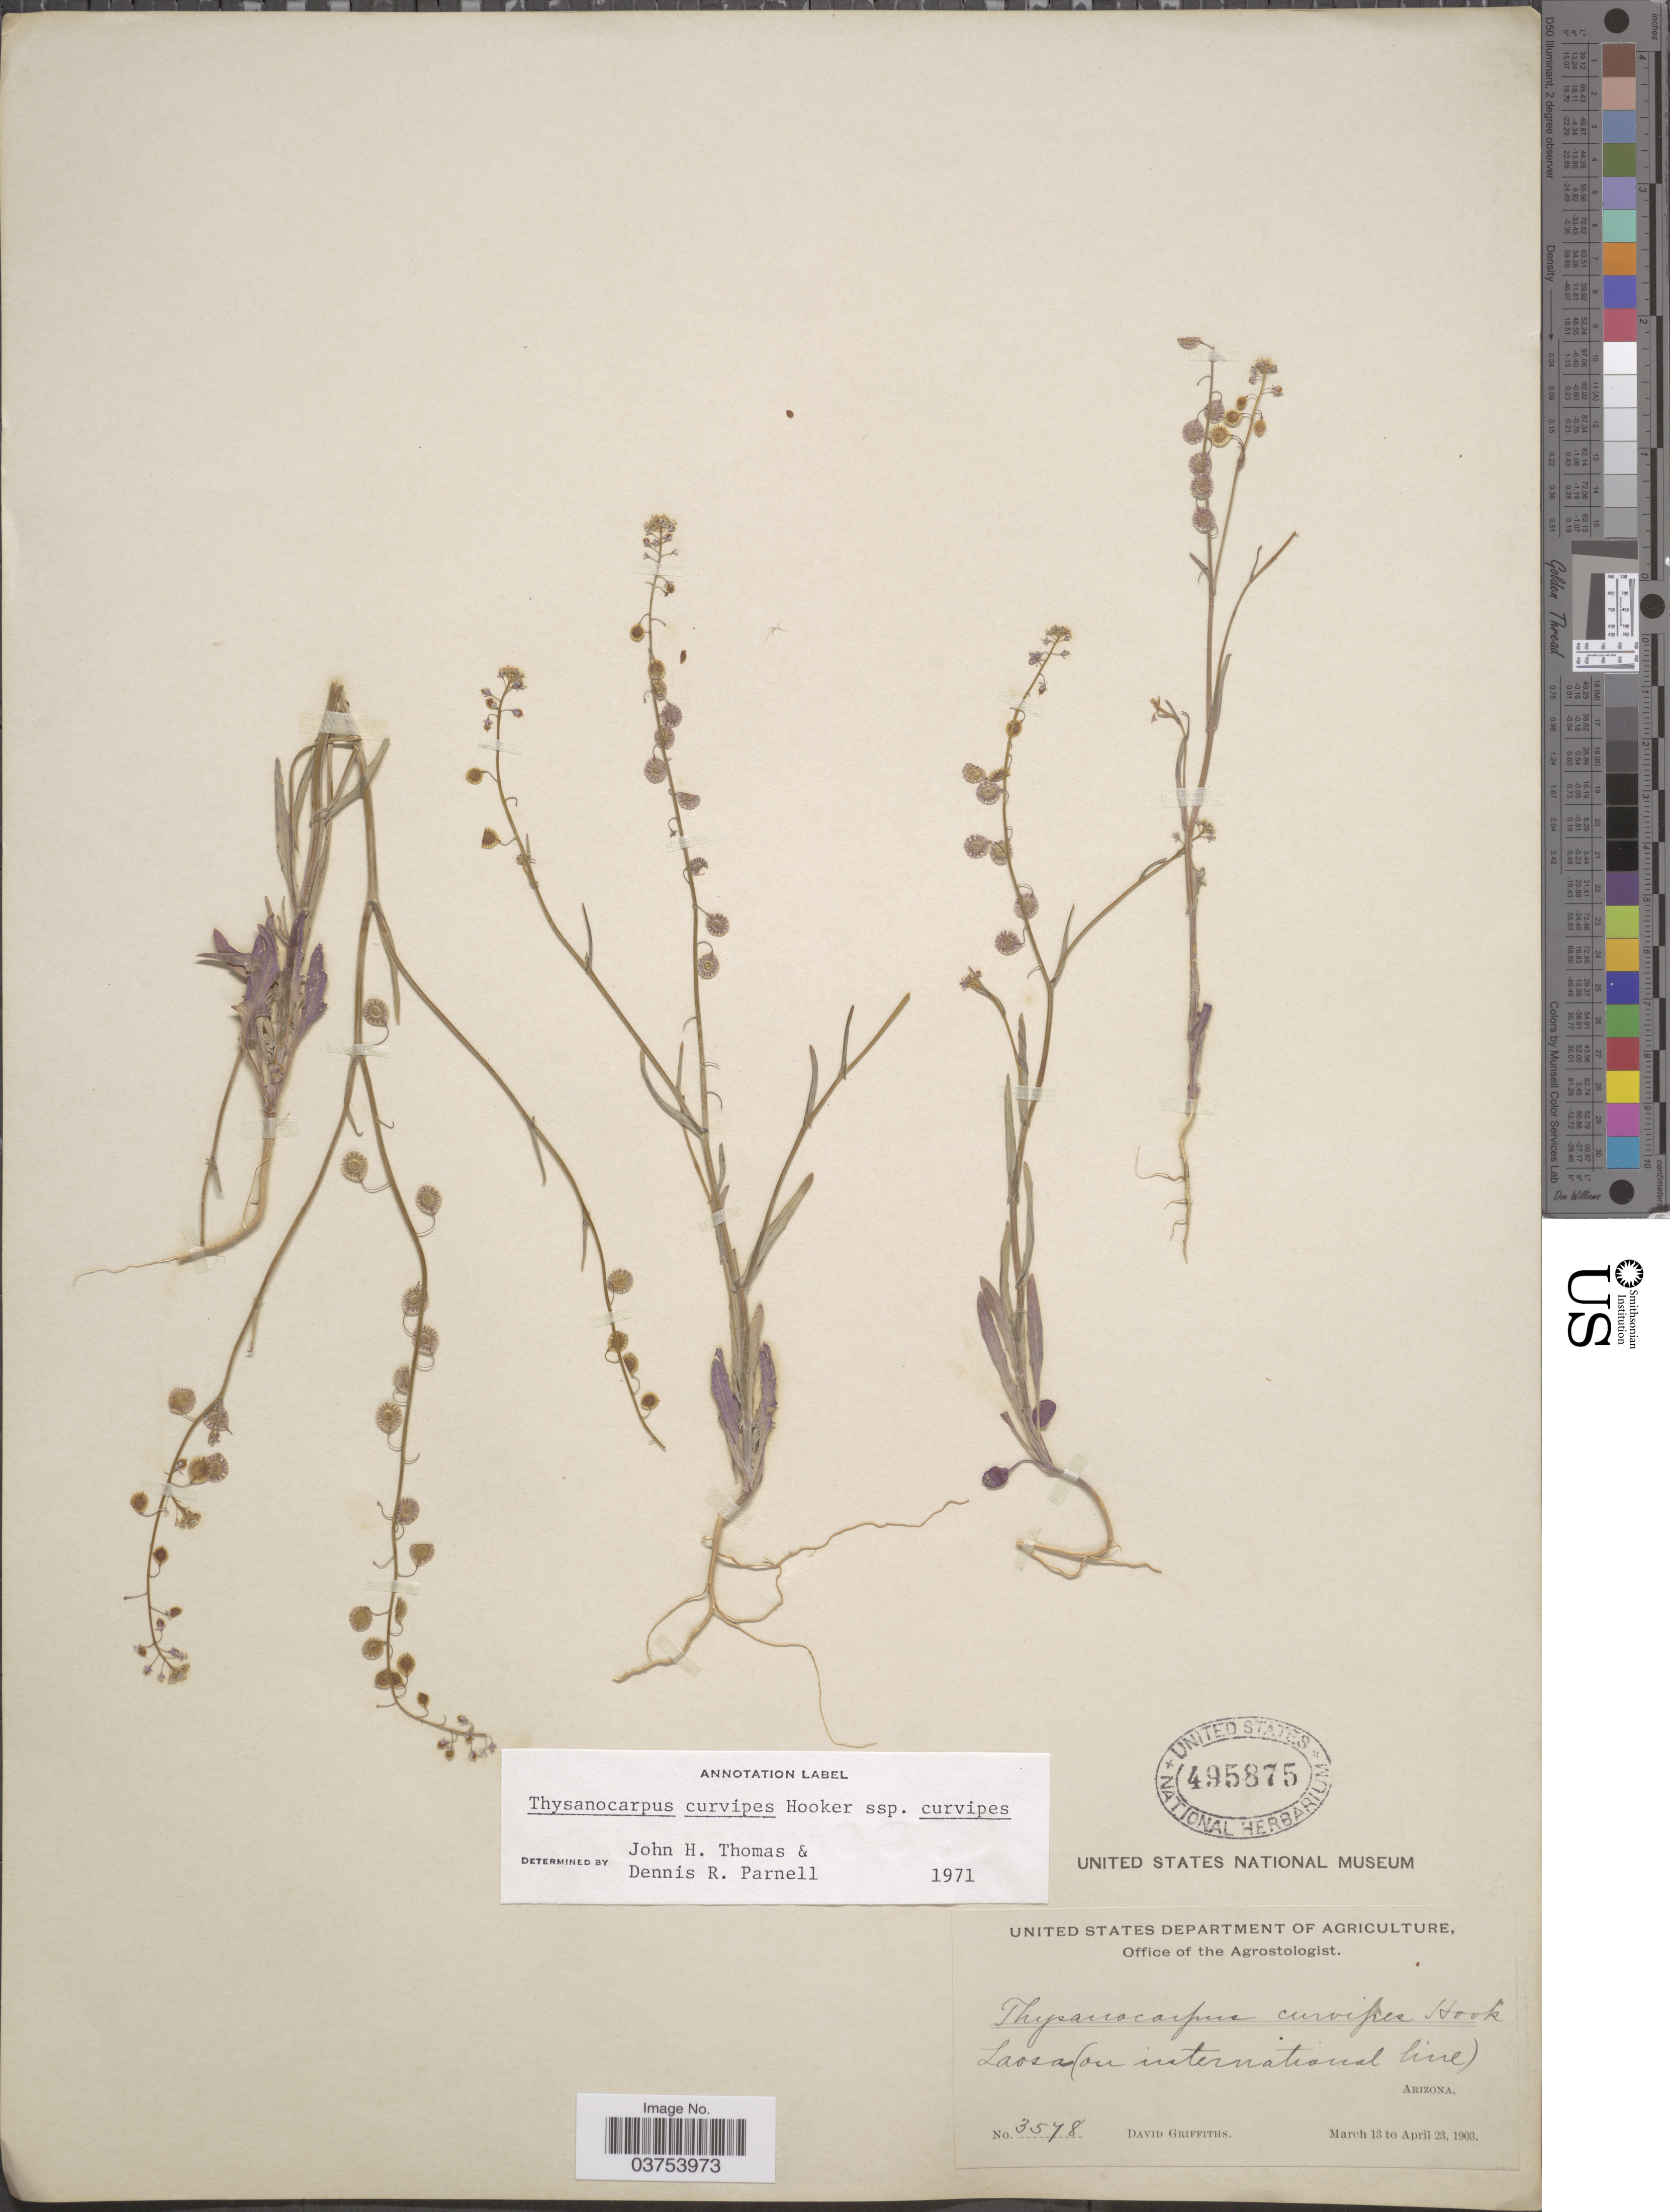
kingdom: Plantae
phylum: Tracheophyta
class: Magnoliopsida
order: Brassicales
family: Brassicaceae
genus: Thysanocarpus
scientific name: Thysanocarpus curvipes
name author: Hook.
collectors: D. Griffiths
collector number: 3578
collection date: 1903-03-13/1903-04-23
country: United States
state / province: Arizona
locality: Laosa (on international line)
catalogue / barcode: US 495875